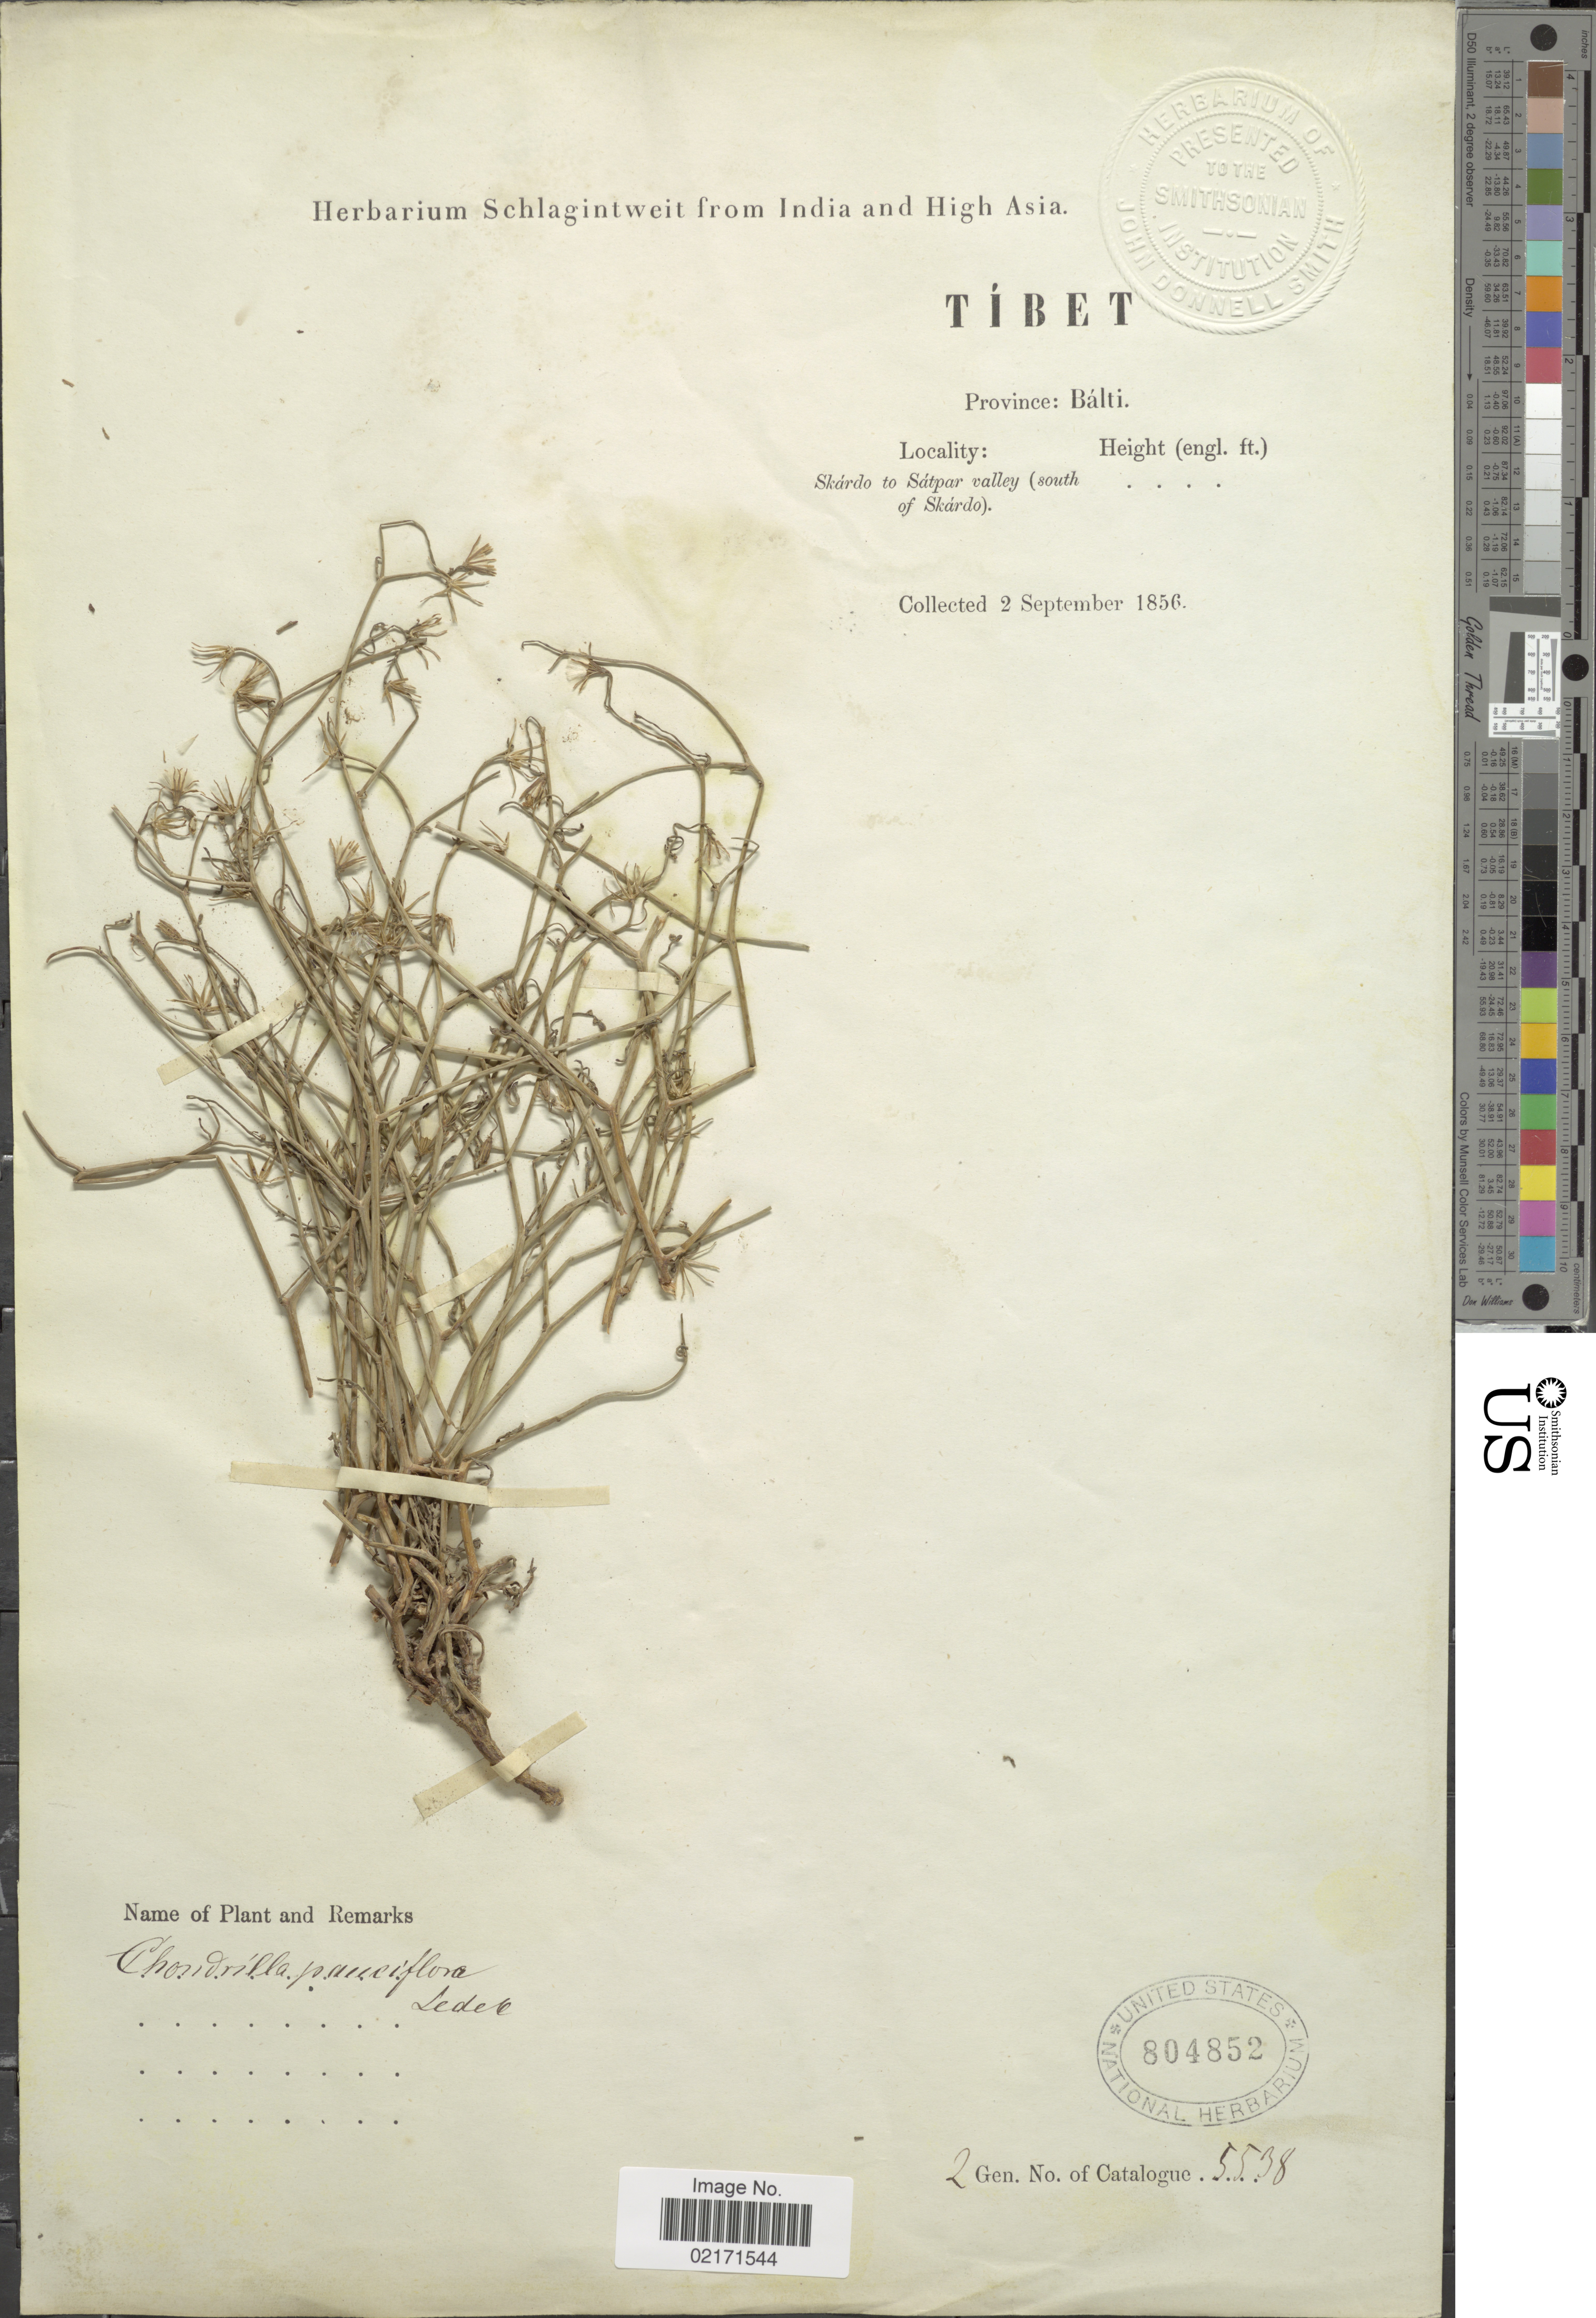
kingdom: Plantae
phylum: Tracheophyta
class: Magnoliopsida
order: Asterales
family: Asteraceae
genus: Chondrilla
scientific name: Chondrilla pauciflora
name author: Ledeb.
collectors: ex herb. Schlagintweit from India and High Asia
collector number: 5538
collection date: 1856-09-02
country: China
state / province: Xizang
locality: Tibet, Province: Balti, Skardo to Satpar valley (south of Skardo)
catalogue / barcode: US 804852